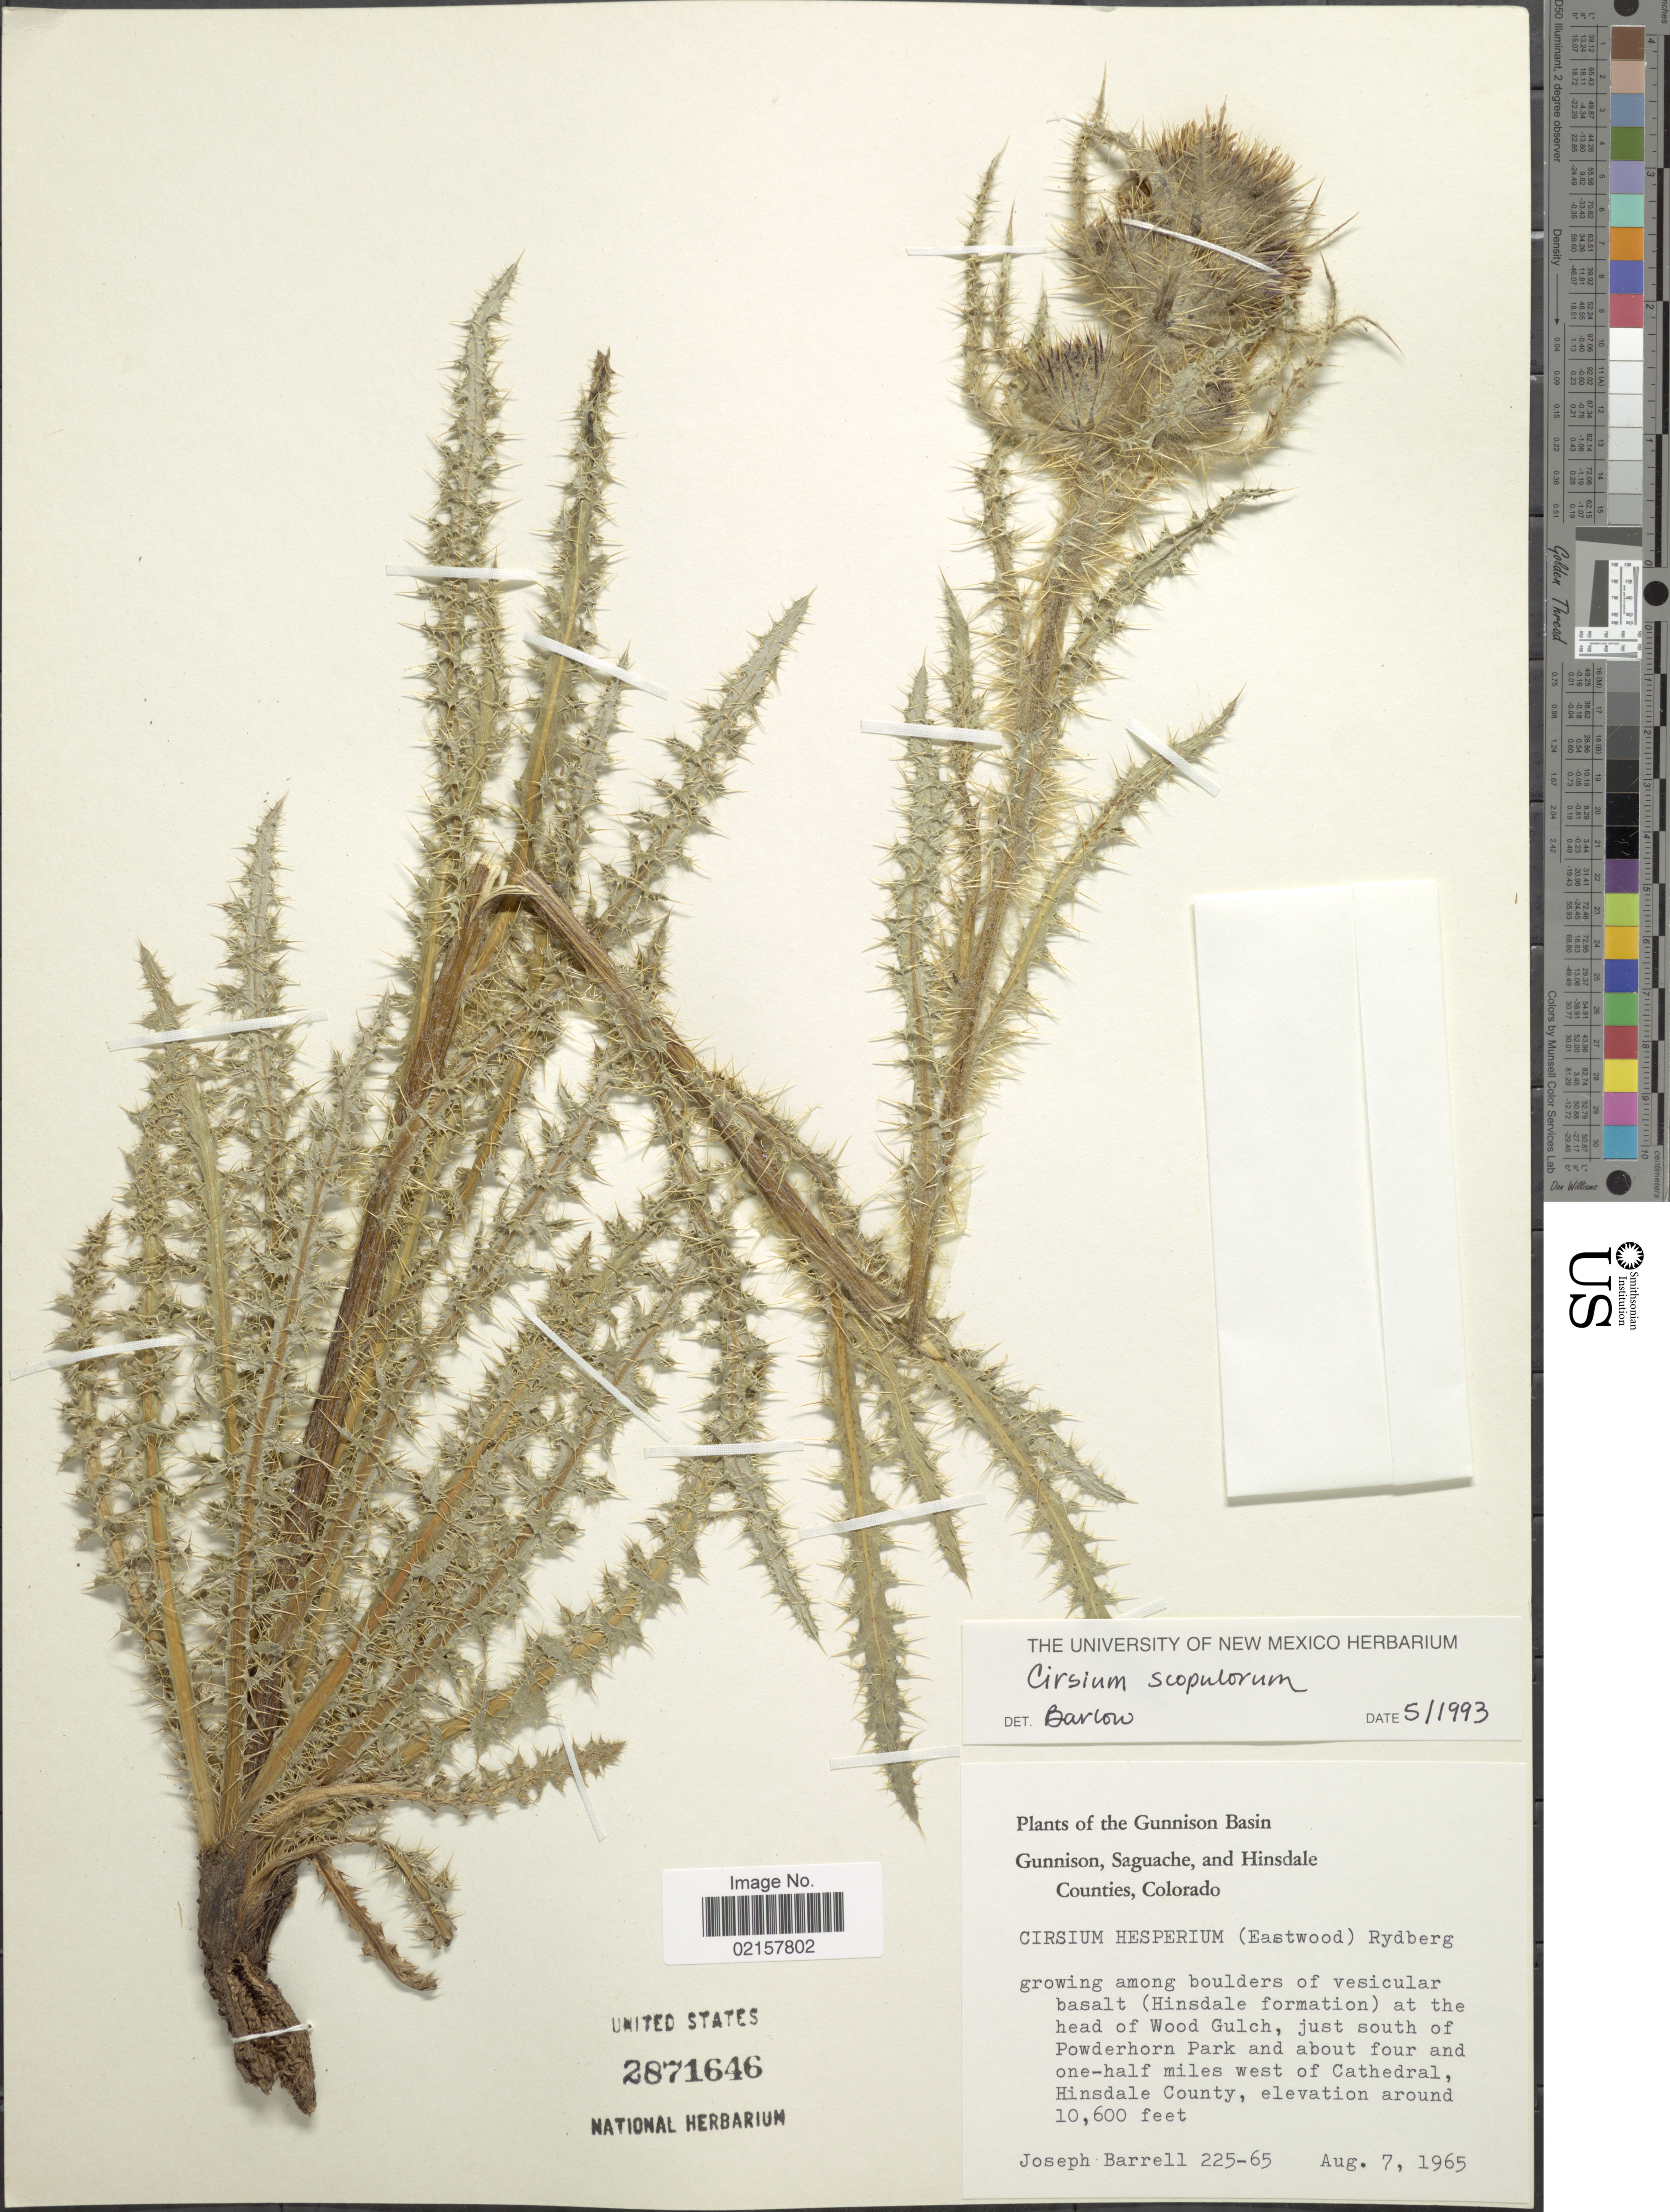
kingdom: Plantae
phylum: Tracheophyta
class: Magnoliopsida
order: Asterales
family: Asteraceae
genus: Cirsium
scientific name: Cirsium eatonii var. eriocephalum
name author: (A. Nelson) D.J. Keil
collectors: J. Barrell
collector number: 225-65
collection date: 1965-08-07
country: United States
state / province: Colorado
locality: Gunnison Basin, Gunnison, Saguache, and Hinsdale Counties, at the head of Wood Gulch, just south of Powderhorn Park and about four and one-half miles miles west of Cathedral, Hinsdale County.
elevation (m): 3231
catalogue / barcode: US 2871646